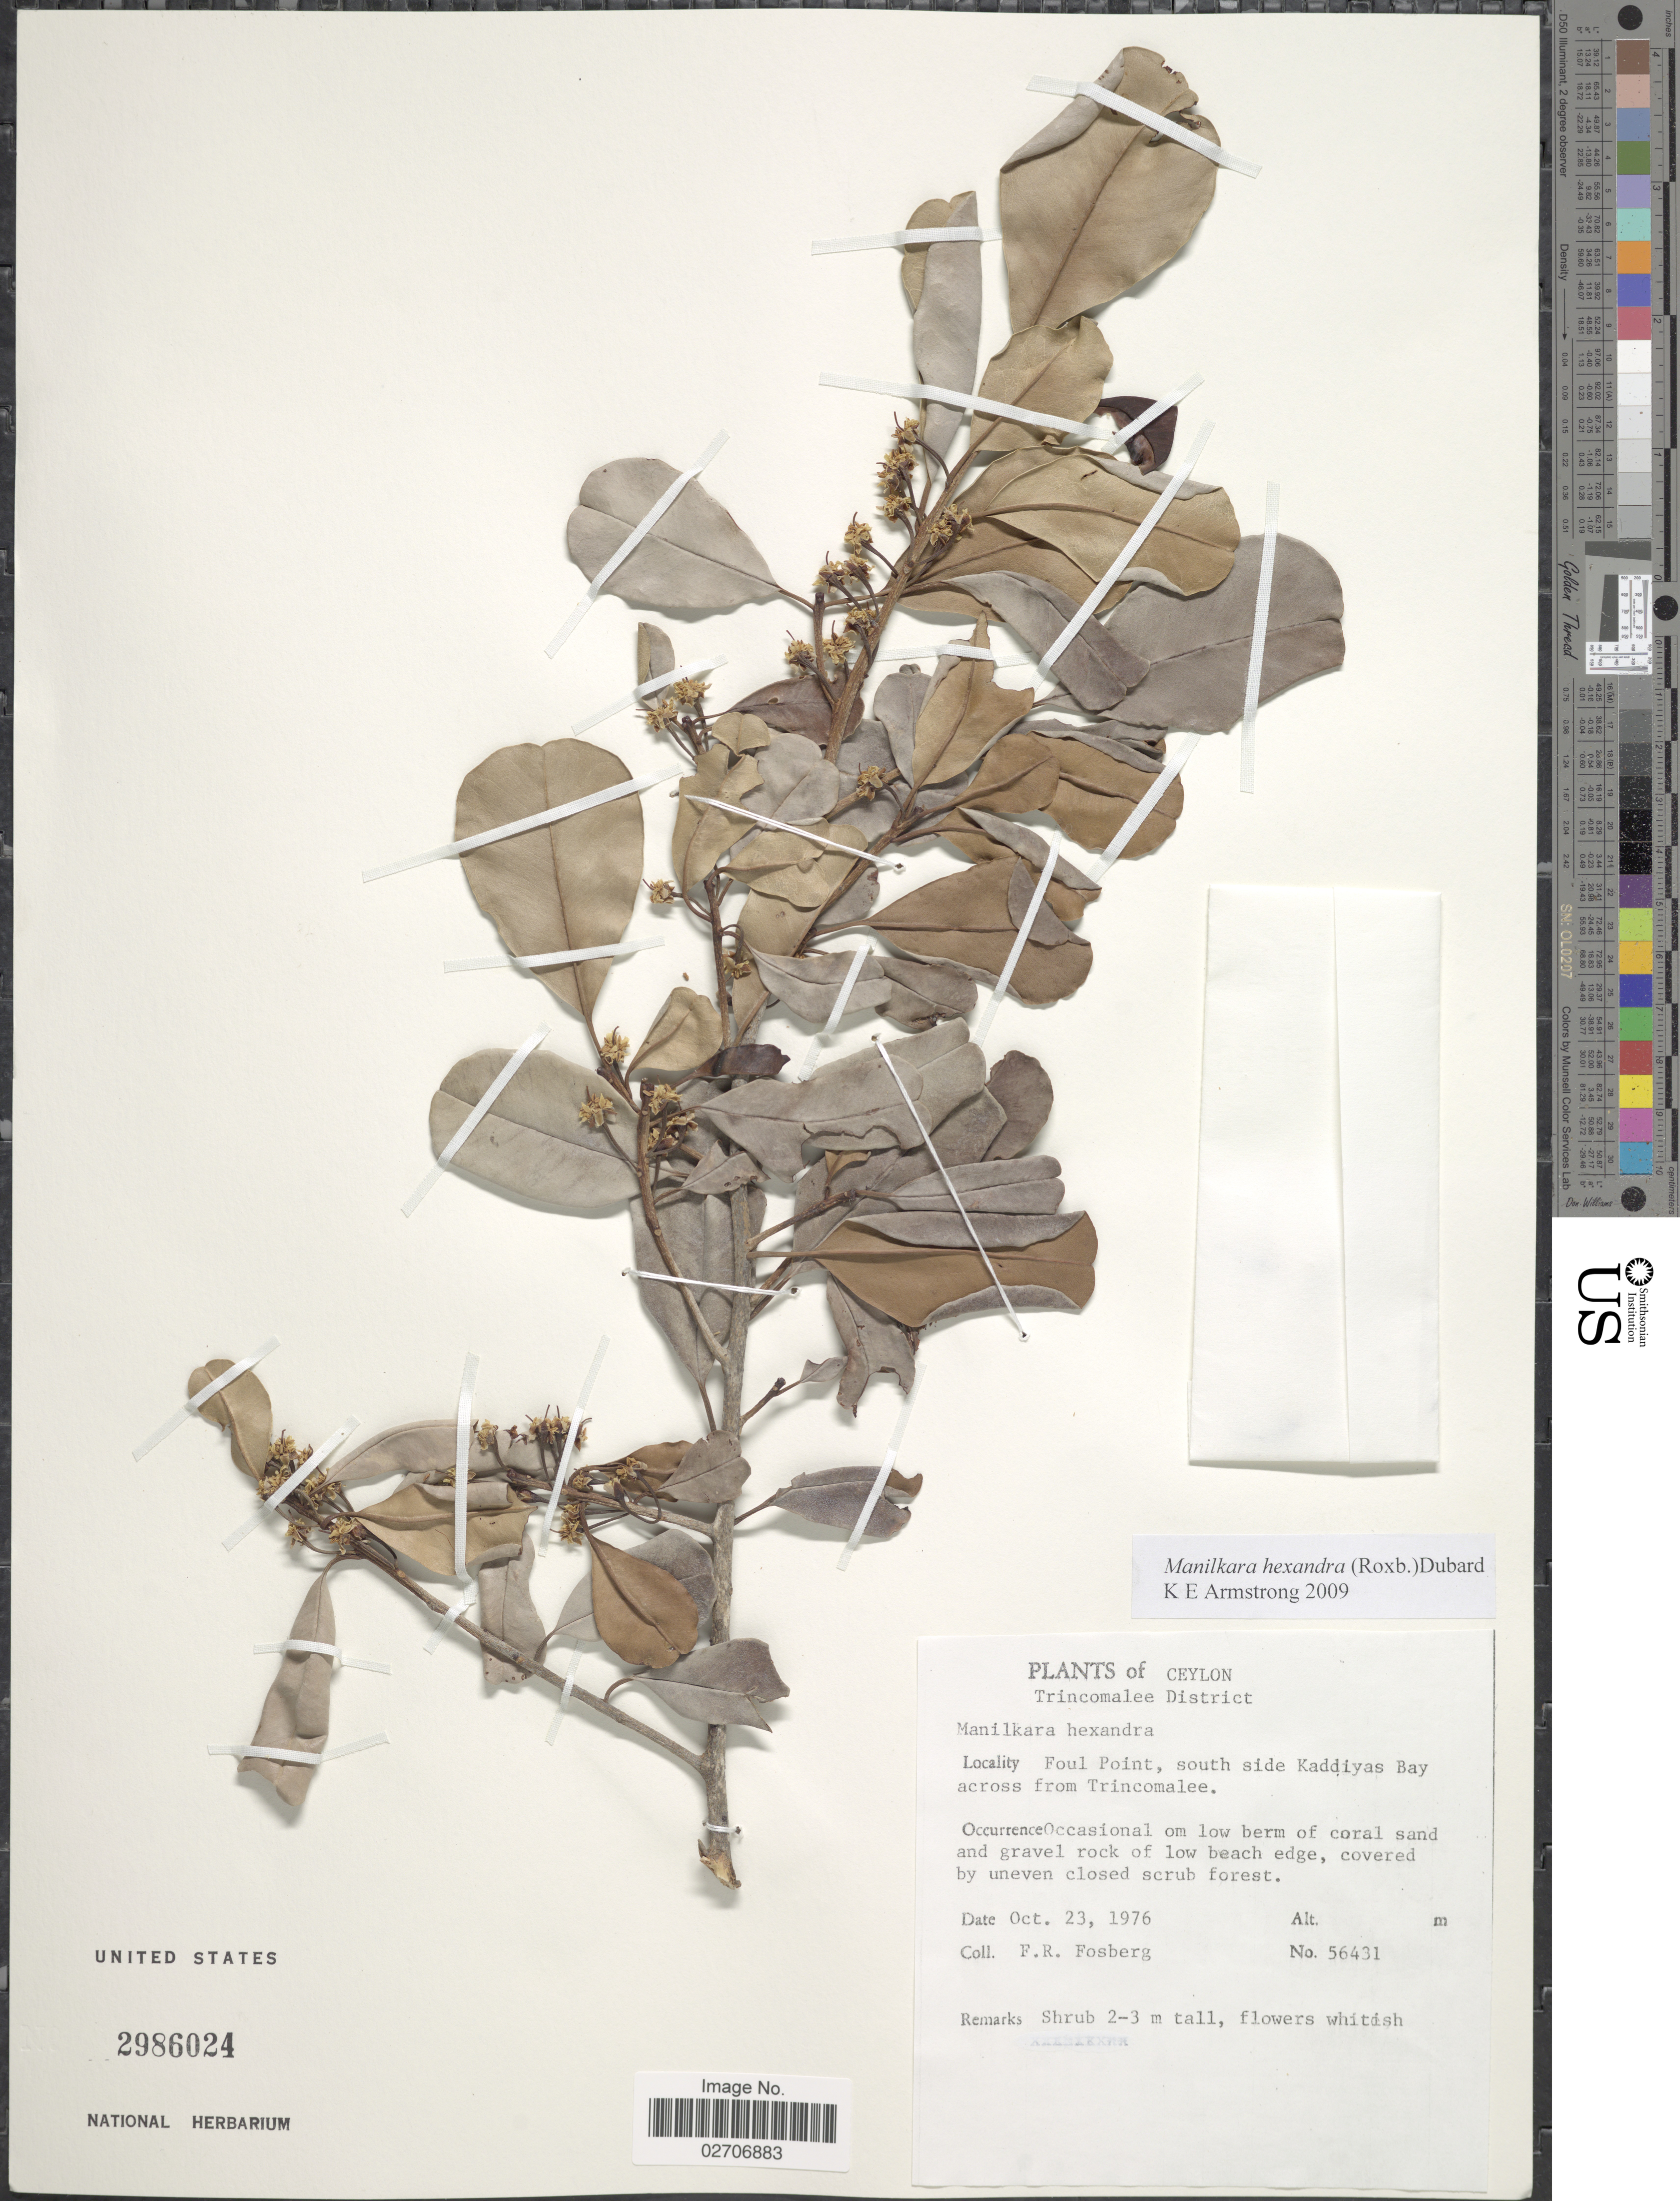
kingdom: Plantae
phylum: Tracheophyta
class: Magnoliopsida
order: Ericales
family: Sapotaceae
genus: Manilkara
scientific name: Manilkara hexandra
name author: (Roxb.) Dubard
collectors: F. R. Fosberg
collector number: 56431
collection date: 1976-10-23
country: Sri Lanka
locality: Ceylon, Trincomalee District, Foul Point, south side Kaddiyas Bay across from Trincomalee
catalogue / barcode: US 2986024